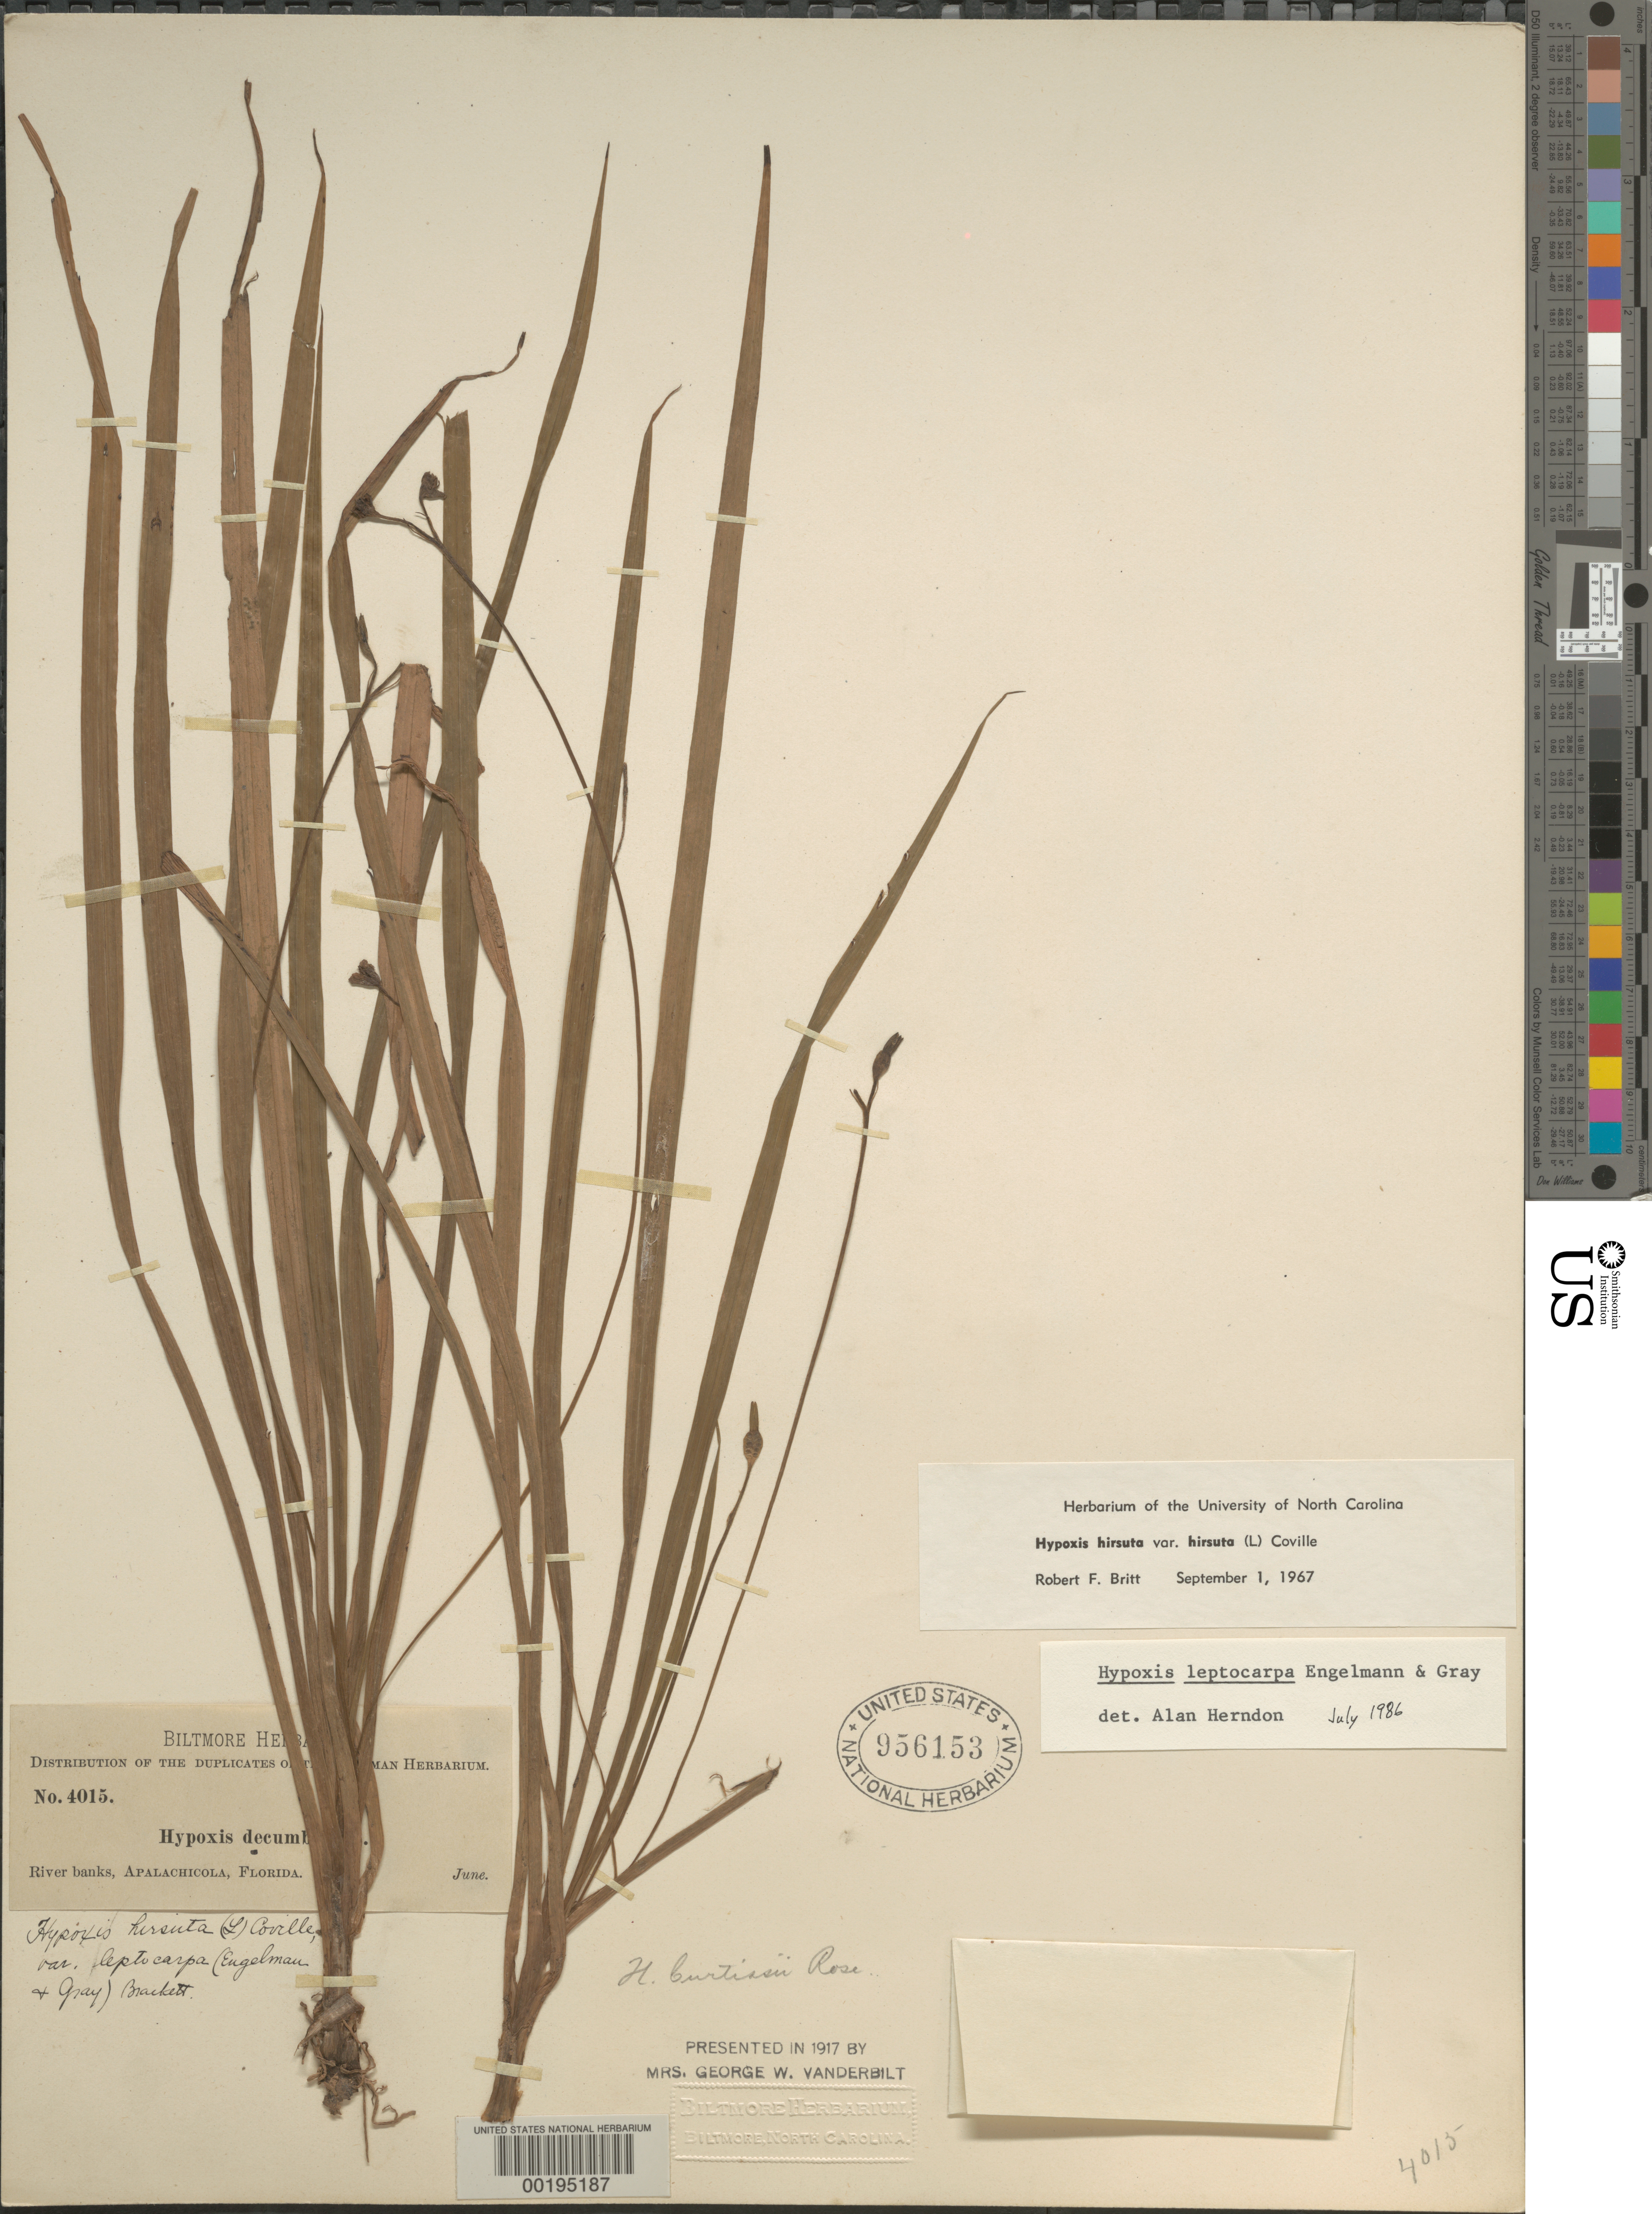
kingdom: Plantae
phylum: Tracheophyta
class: Liliopsida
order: Asparagales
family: Hypoxidaceae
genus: Hypoxis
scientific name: Hypoxis leptocarpa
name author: (Engelm. & A. Gray) Small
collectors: ex herb. Biltmore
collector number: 4015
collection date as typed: Jun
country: United States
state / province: Florida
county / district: Franklin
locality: Apalachicola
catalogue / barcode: US 956153